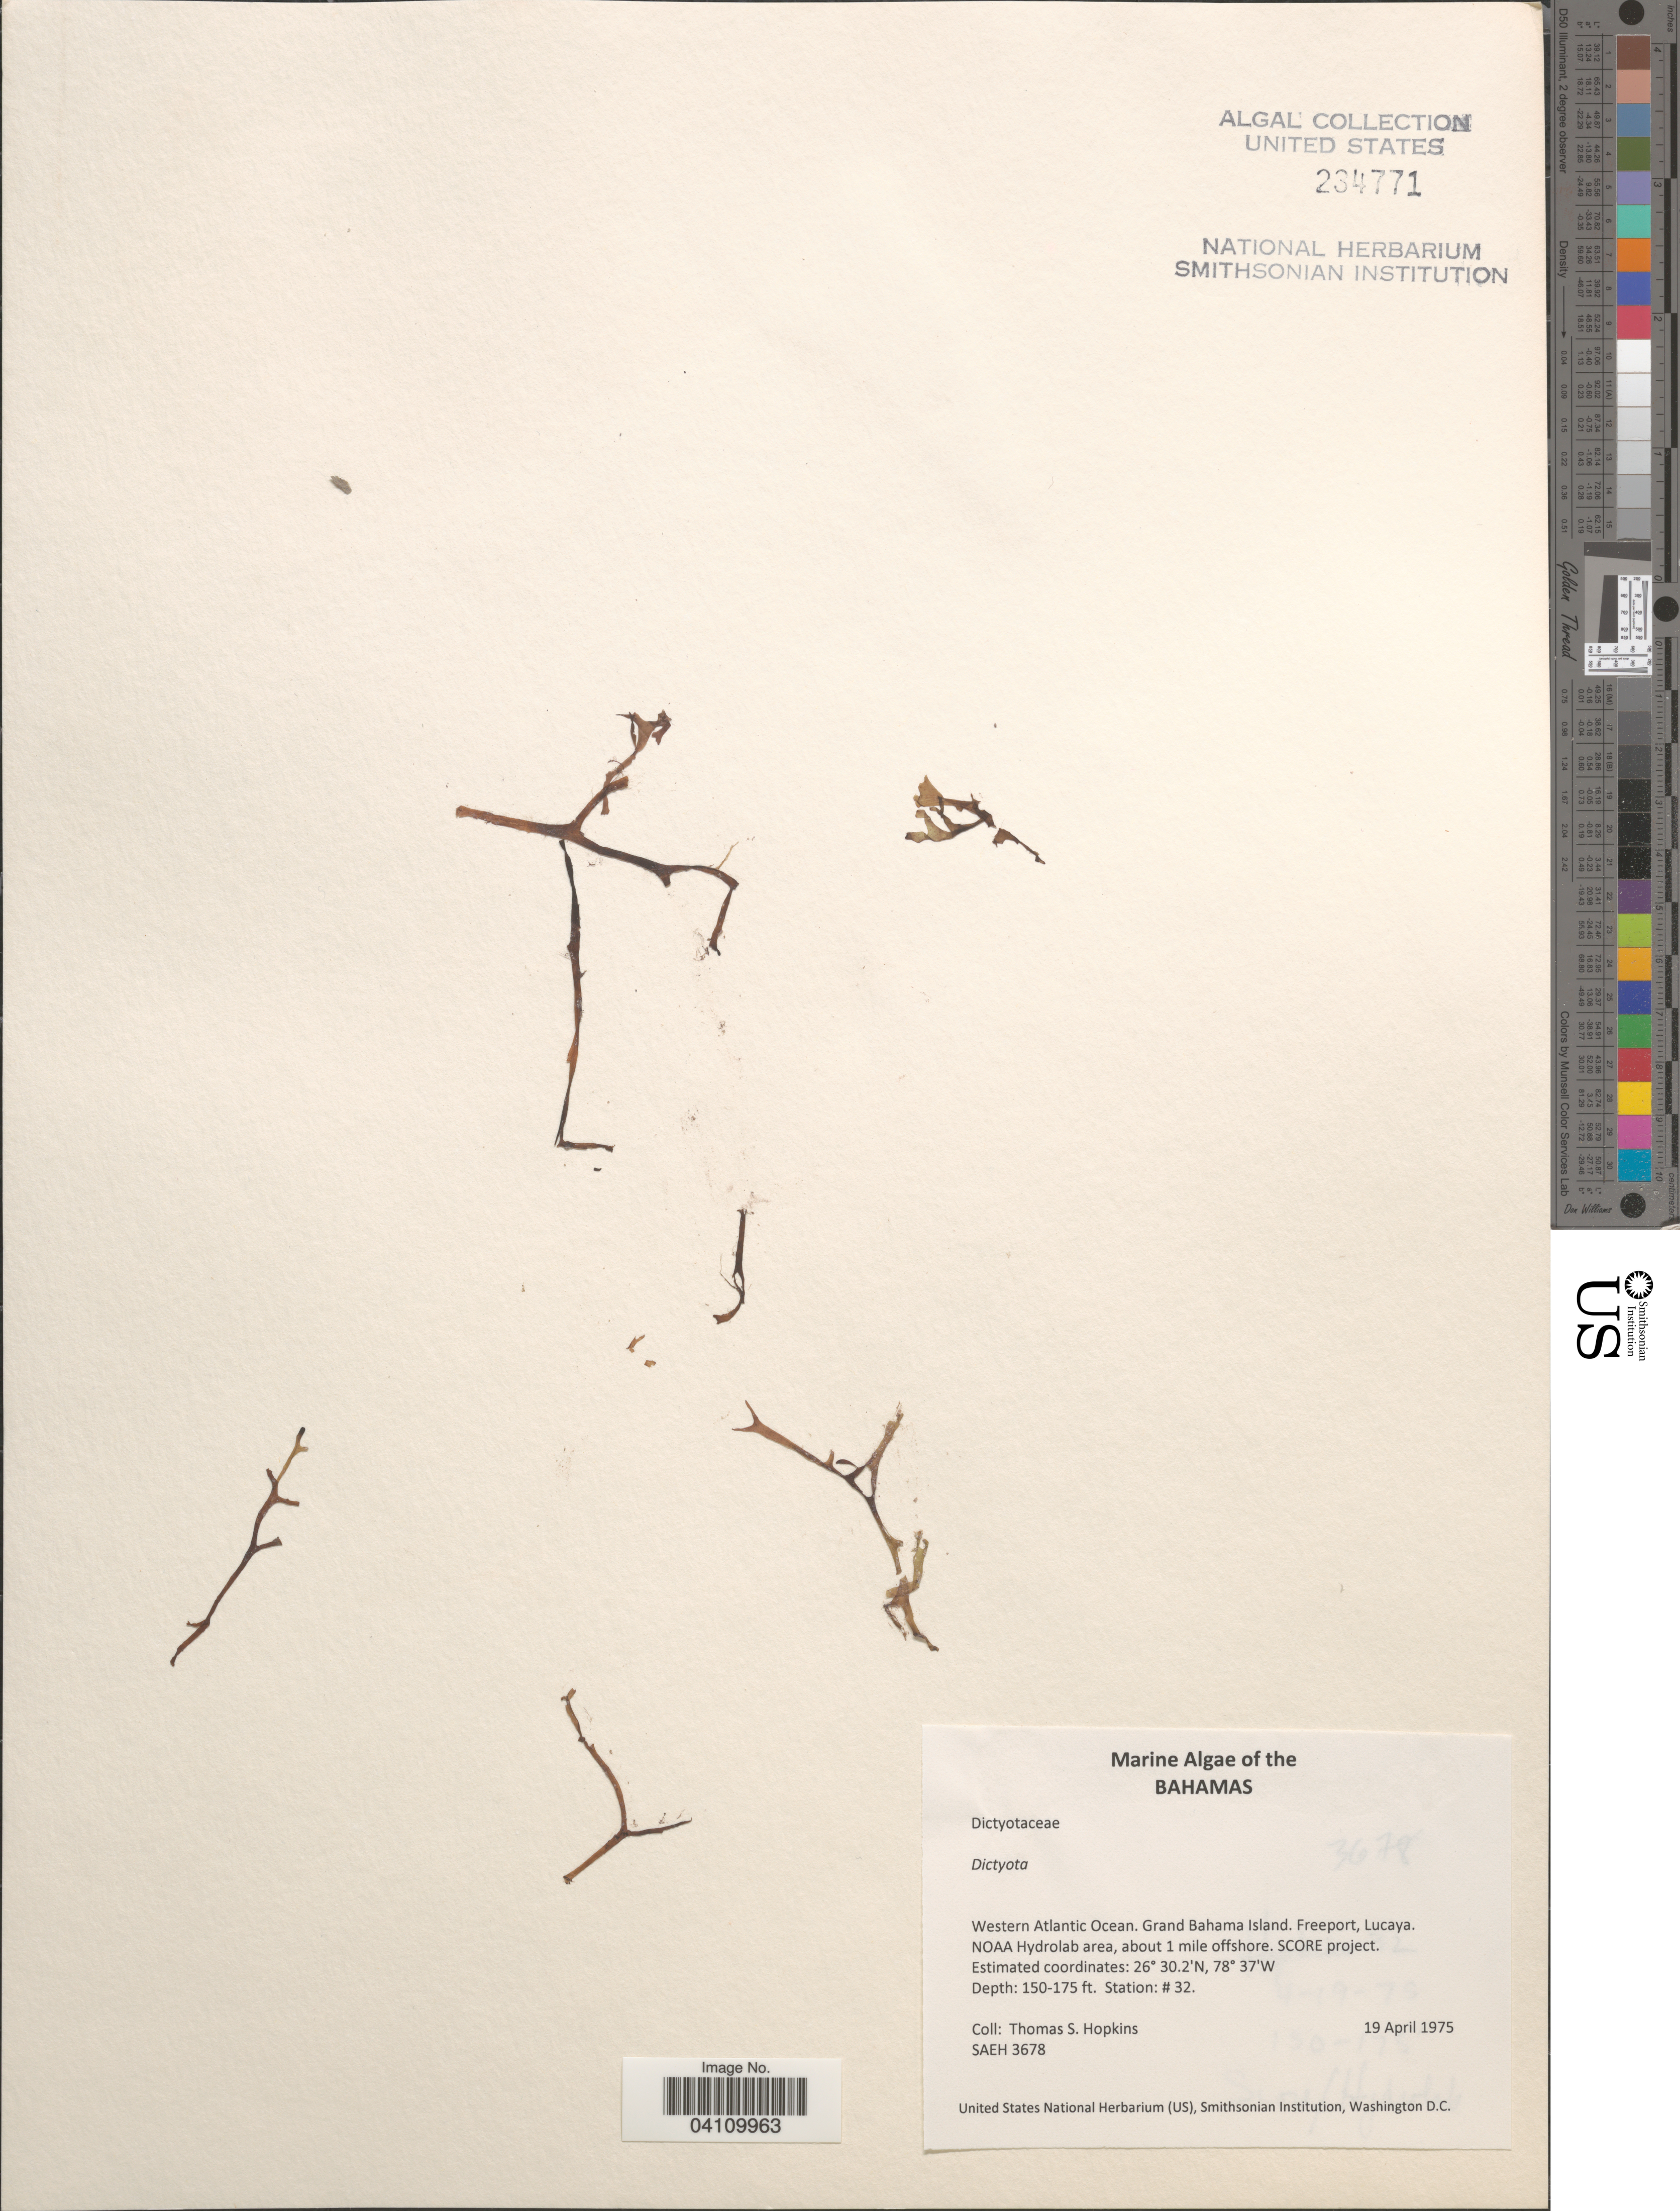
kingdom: Chromista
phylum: Ochrophyta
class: Phaeophyceae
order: Dictyotales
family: Dictyotaceae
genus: Dictyota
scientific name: Dictyota sp.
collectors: T. Hopkins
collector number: SAEH 3678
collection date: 1975-04-19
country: Bahamas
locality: Western Atlantic Ocean. Grand Bahama Island. Freeport, Lucaya. NOAA Hydrolab area, about 1 mile offshore. SCORE project. Station: # 32.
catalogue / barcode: US 234771